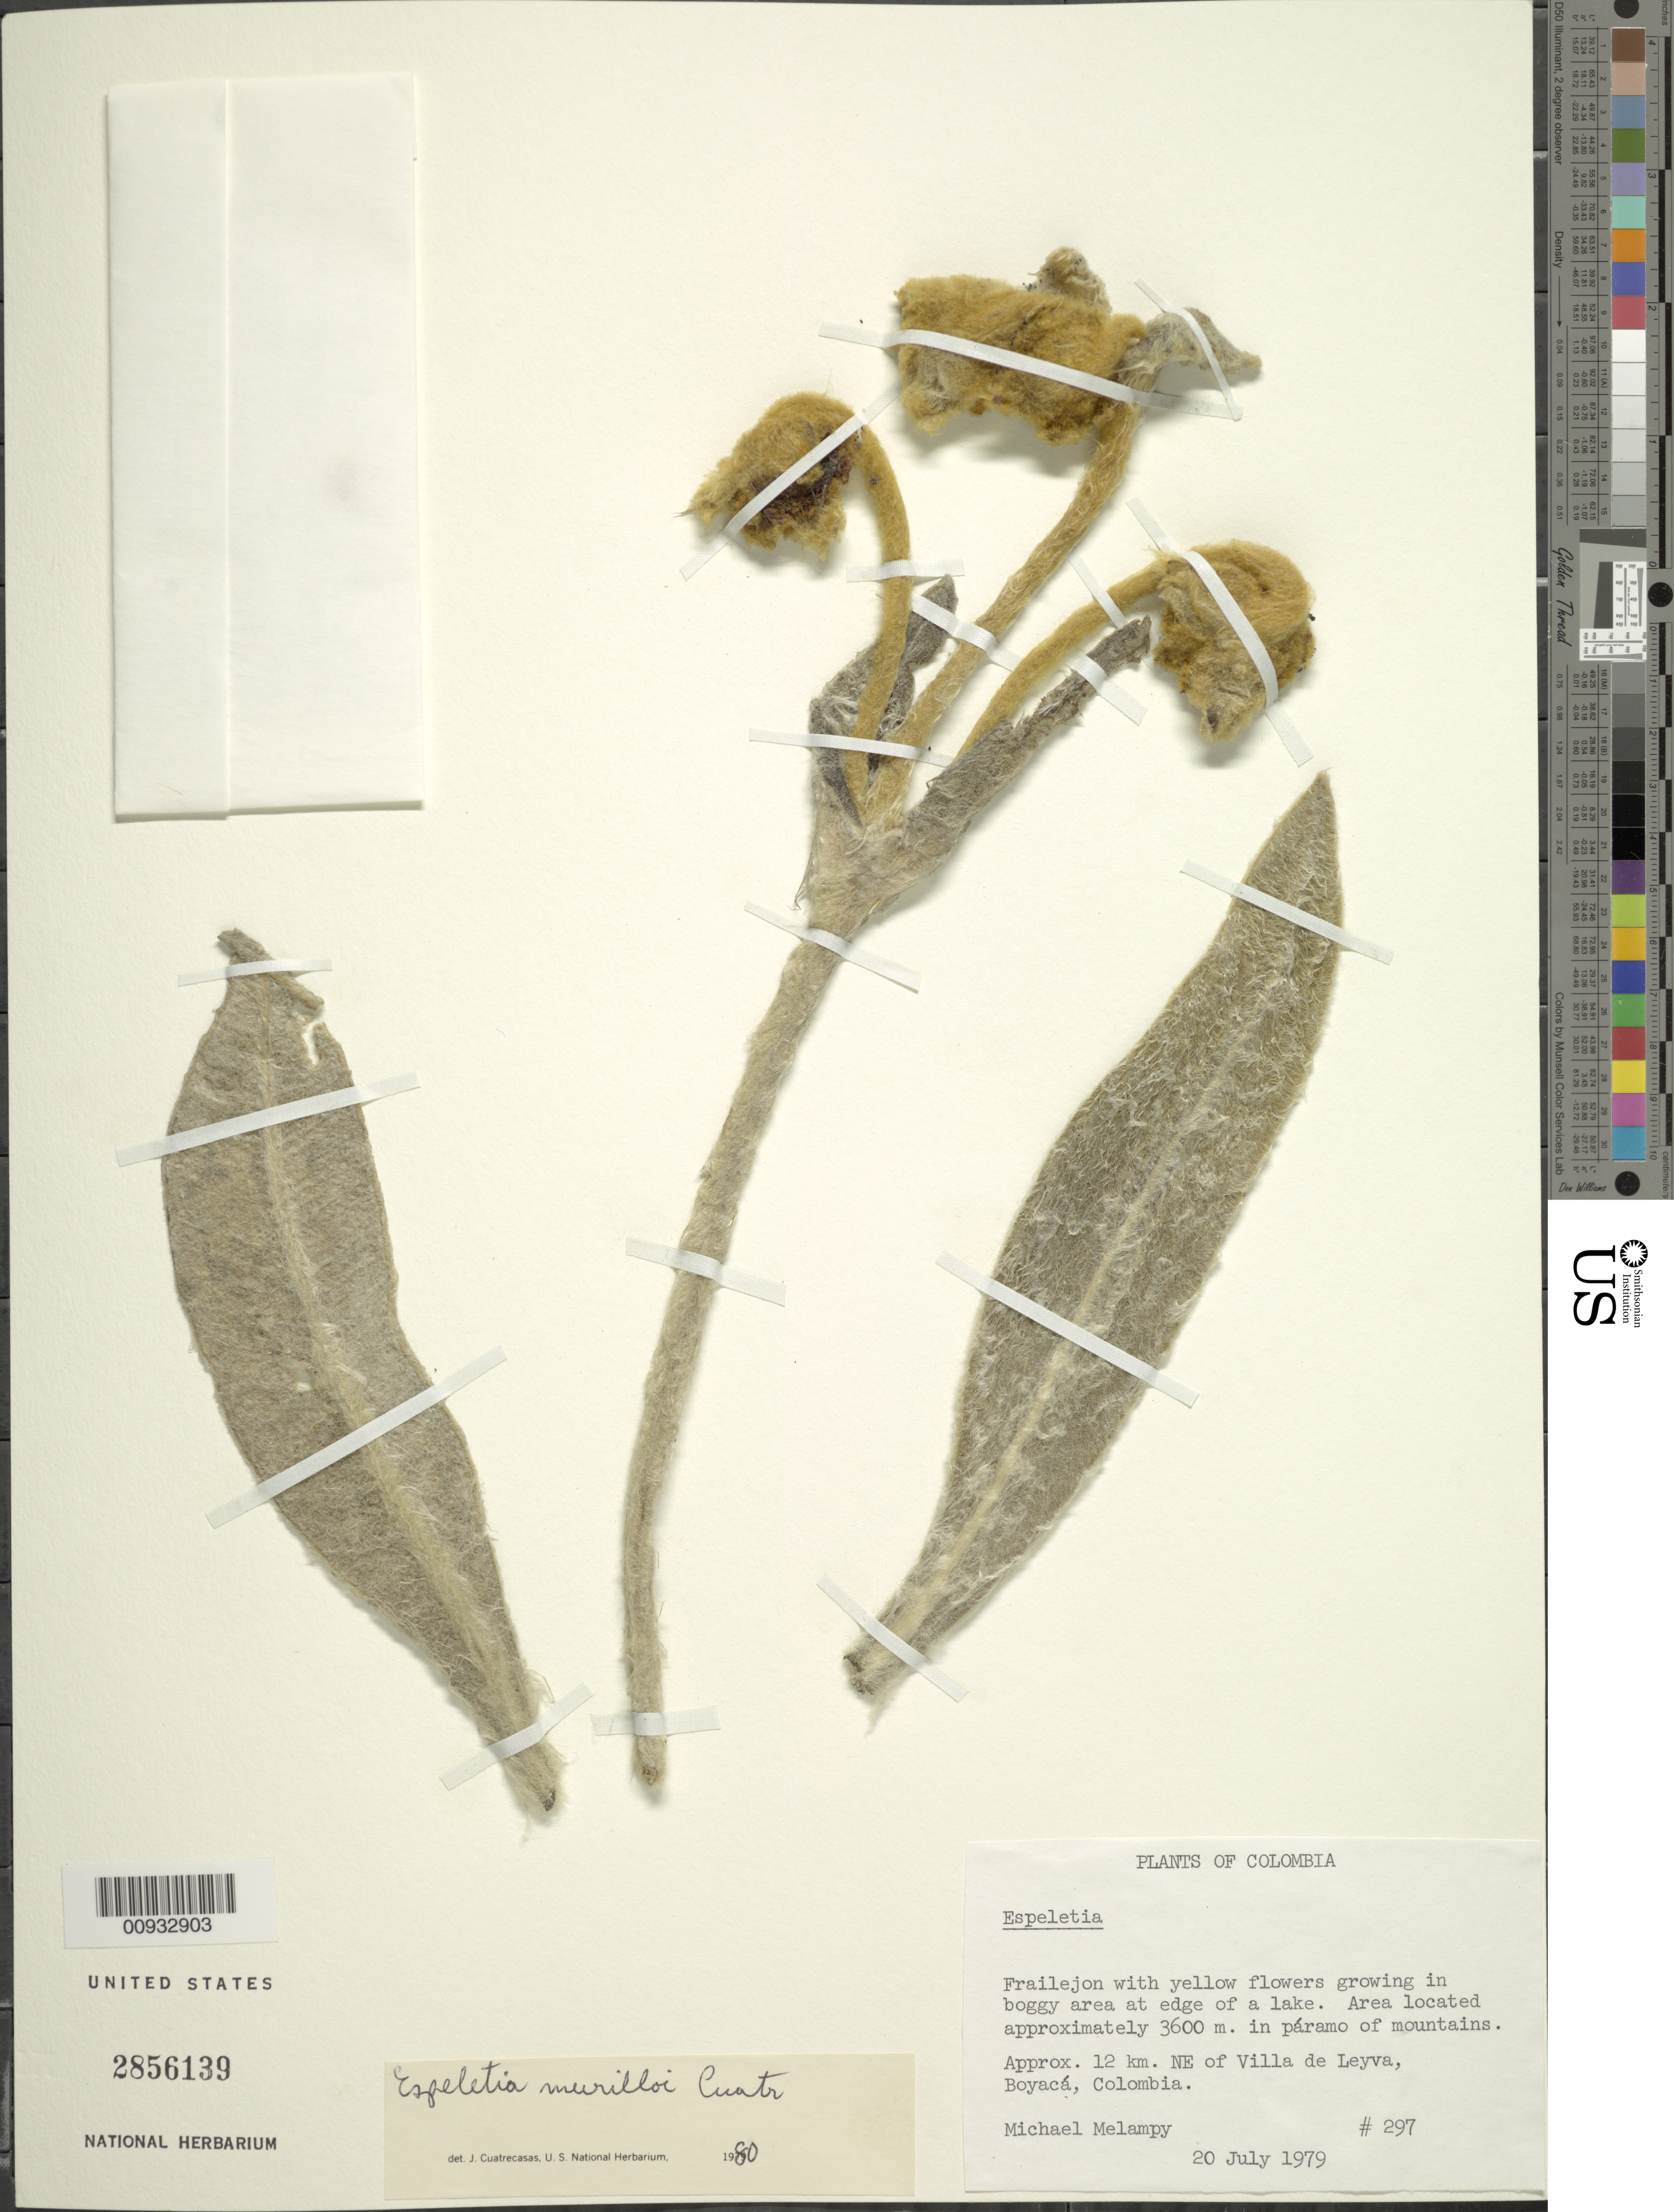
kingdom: Plantae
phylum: Tracheophyta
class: Magnoliopsida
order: Asterales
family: Asteraceae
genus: Espeletia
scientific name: Espeletia murilloi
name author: Cuatrec.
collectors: M. Melampy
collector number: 297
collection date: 1979-07-20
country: Colombia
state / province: Boyacá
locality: Approx. 12 km NE of Villa de Leyva. Boggy area, in the edge of a lake.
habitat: Páramo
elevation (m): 3600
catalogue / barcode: US 2856139